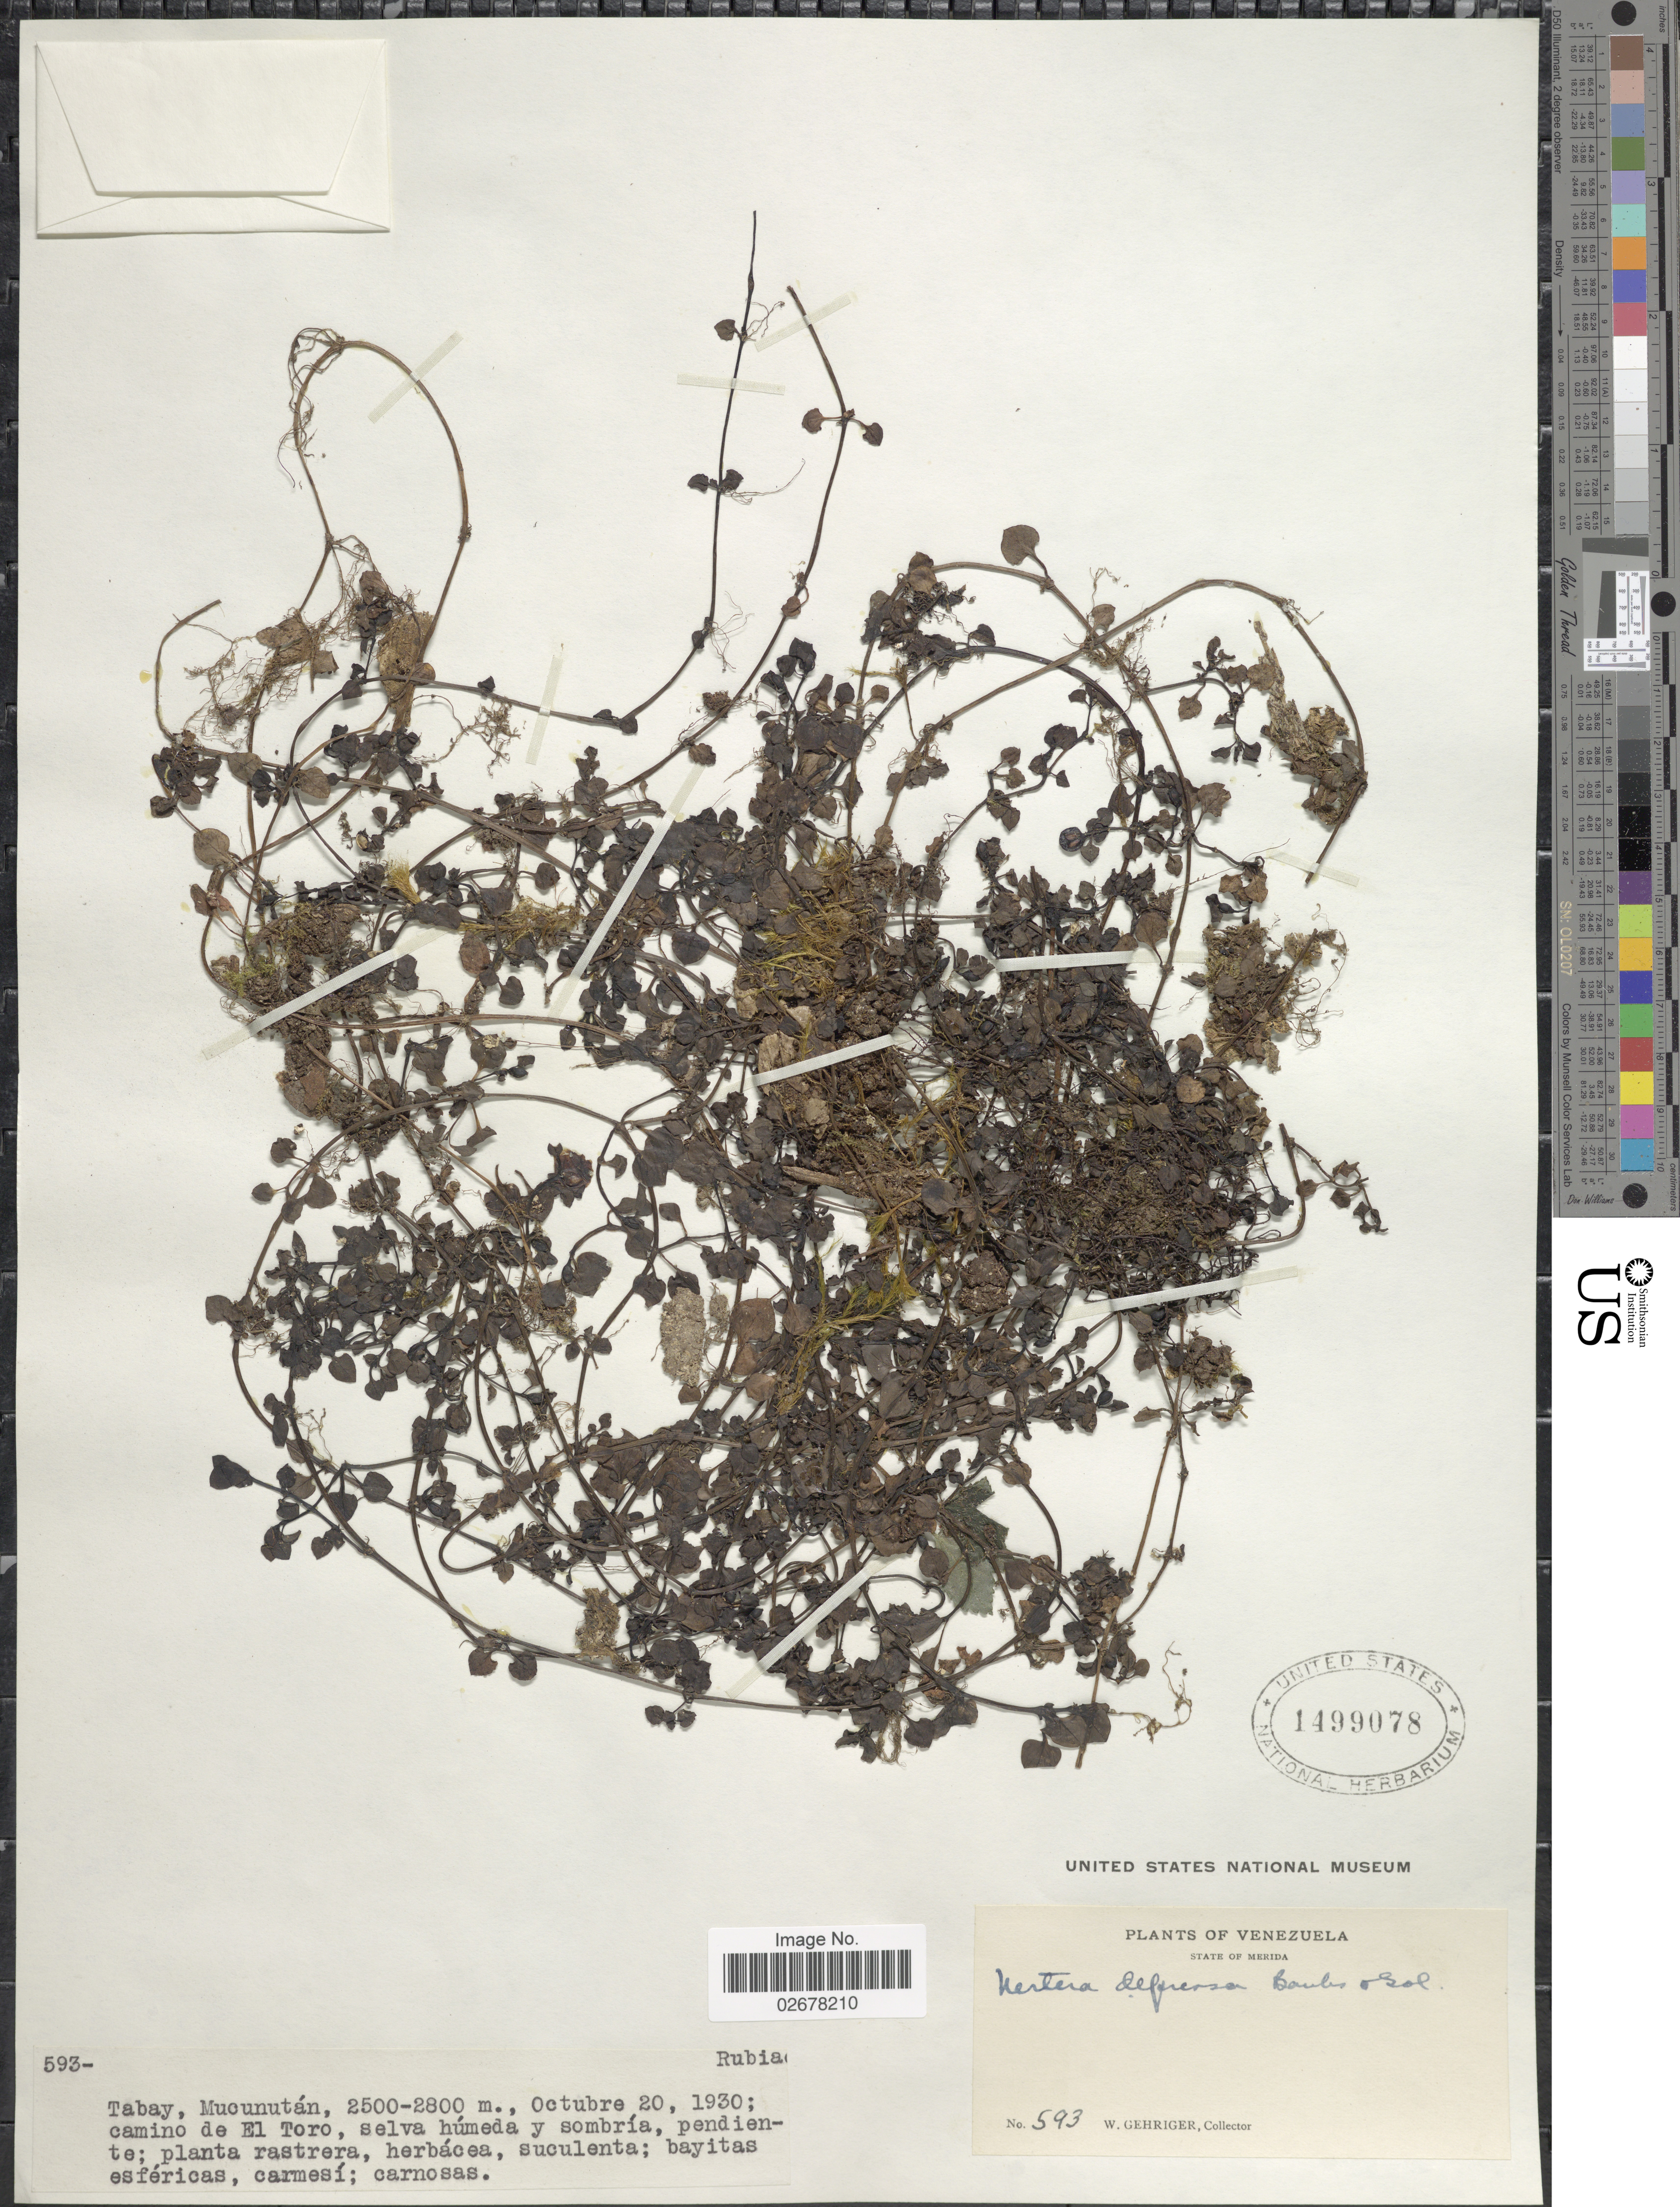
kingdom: Plantae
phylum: Tracheophyta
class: Magnoliopsida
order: Gentianales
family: Rubiaceae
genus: Nertera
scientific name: Nertera depressa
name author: Banks & Sol. ex Gaertn.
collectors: W. Gehriger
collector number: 593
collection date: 1930-10-20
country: Venezuela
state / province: Mérida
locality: Tabay, Mucunutan, camino de El Toro, selva humeda y sombria, pendiente.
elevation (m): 2500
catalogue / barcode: US 1499078